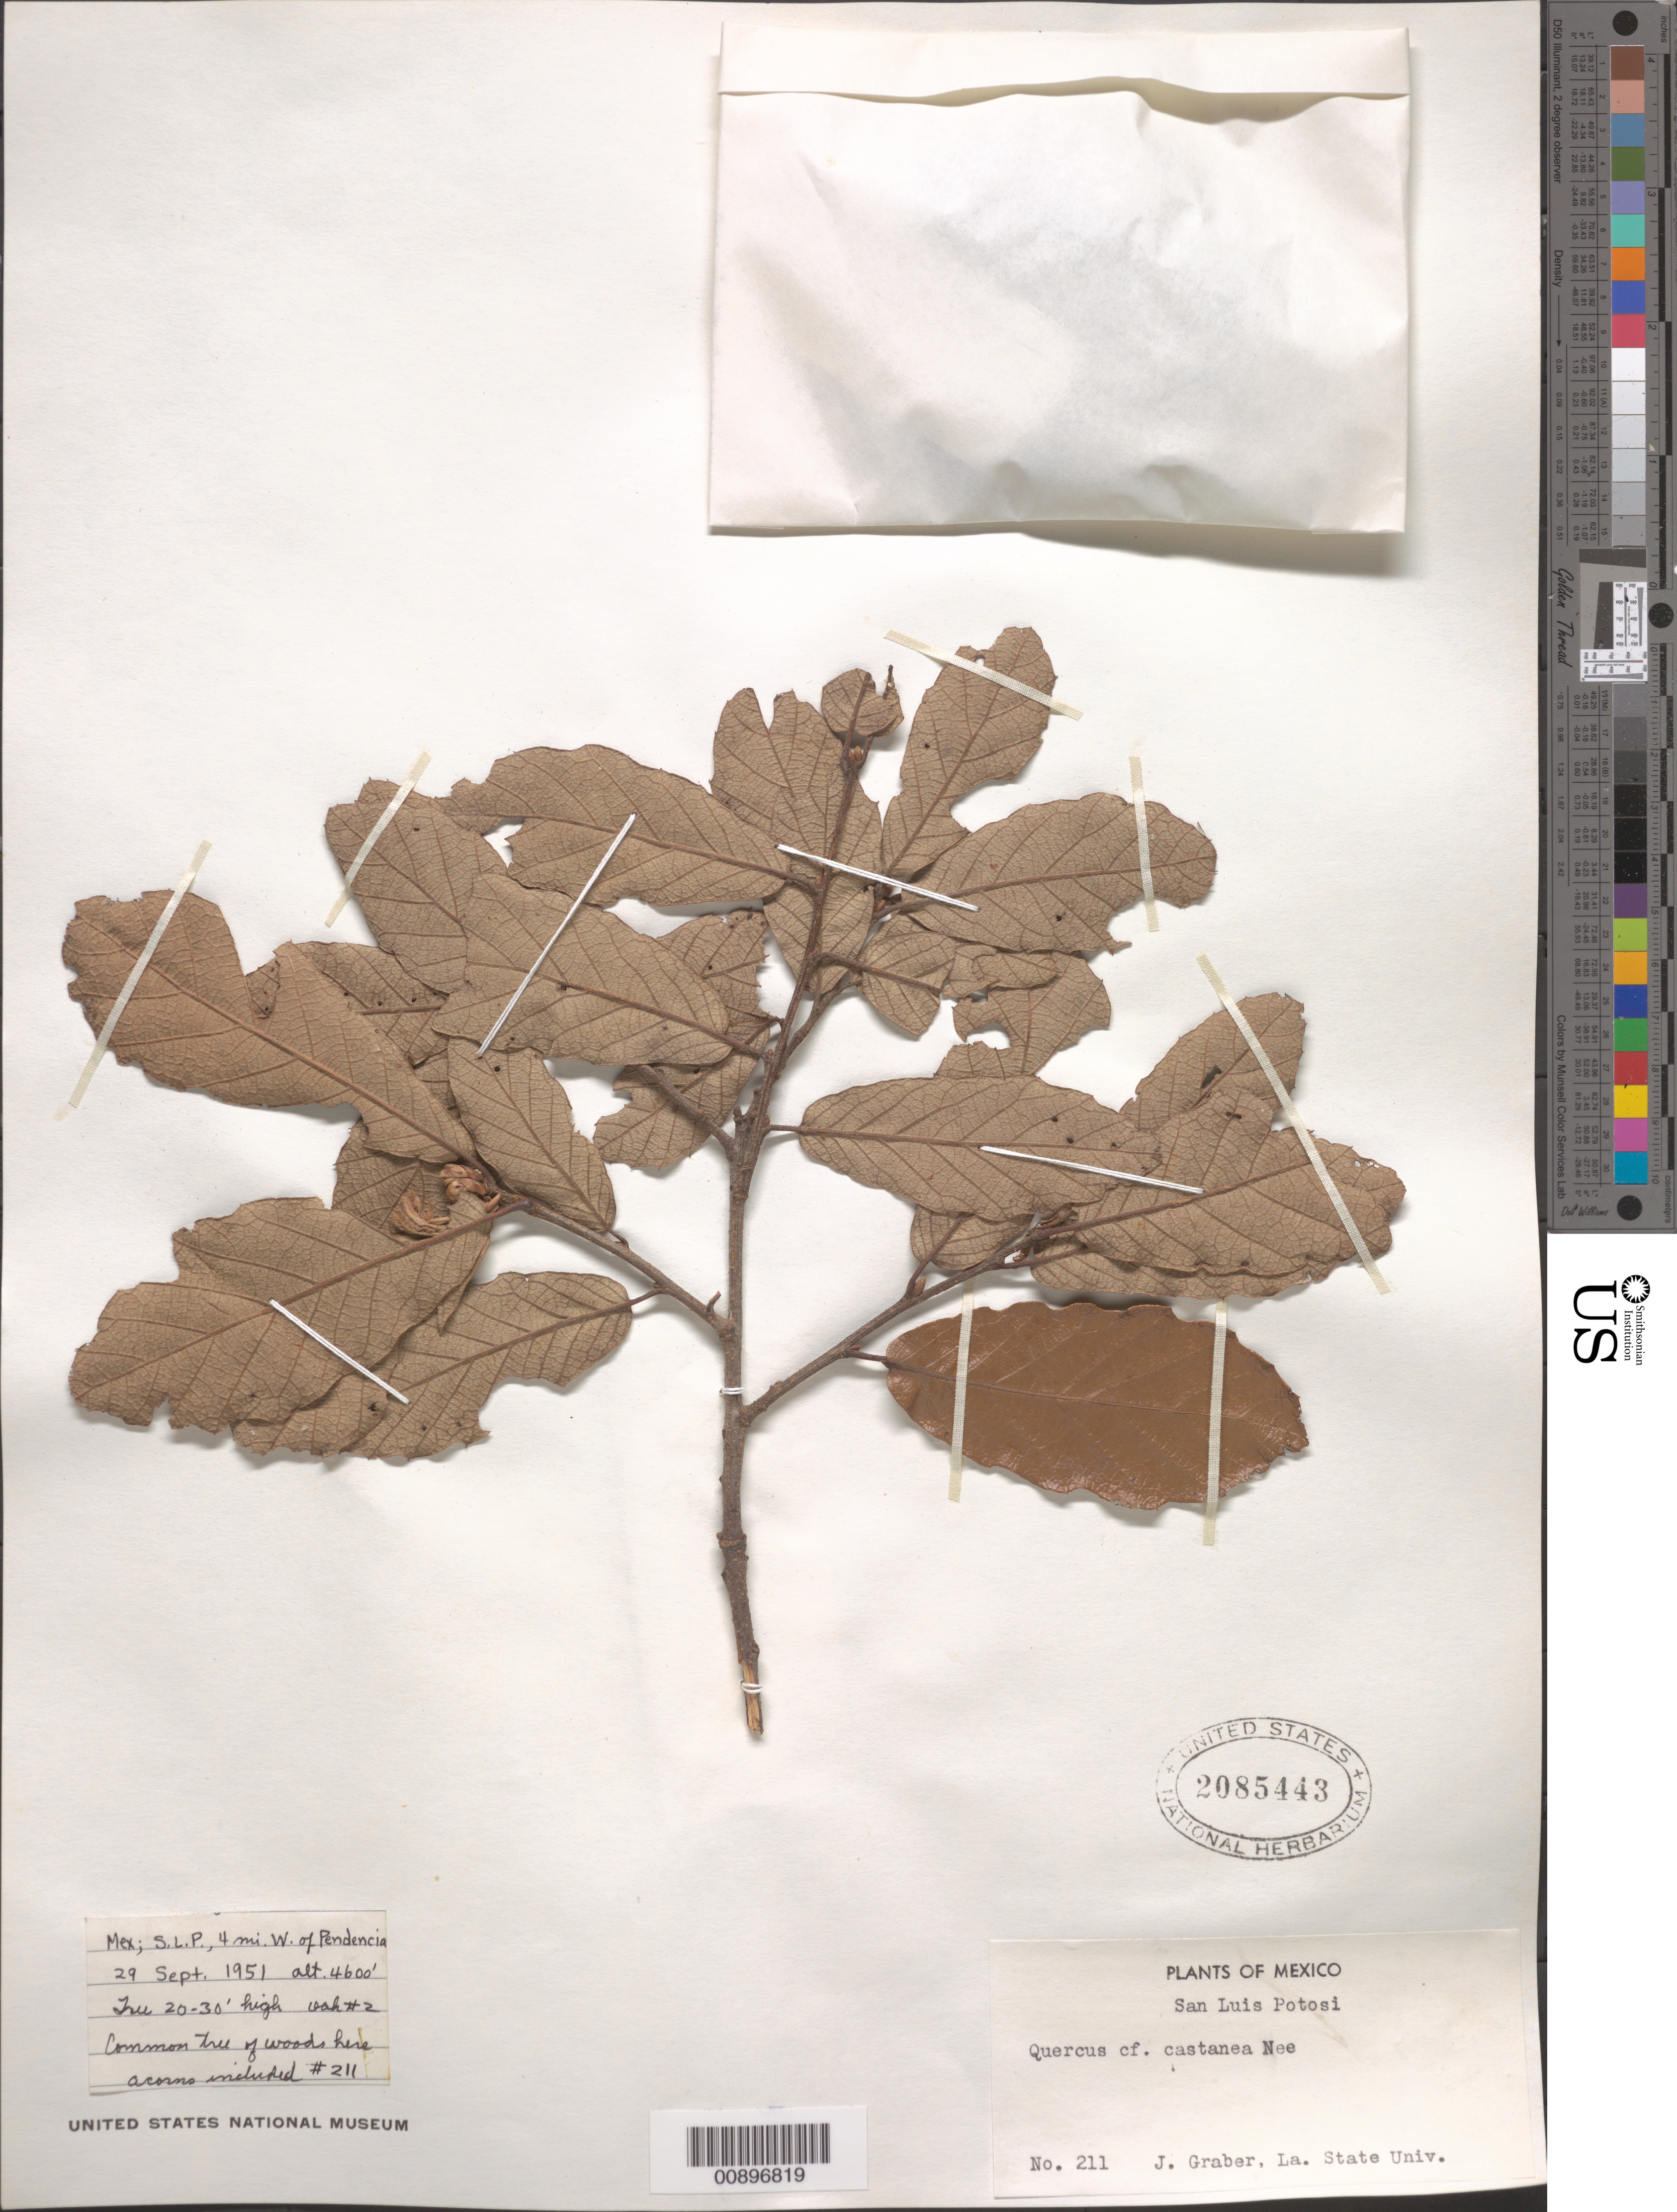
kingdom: Plantae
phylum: Tracheophyta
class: Magnoliopsida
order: Fagales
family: Fagaceae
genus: Quercus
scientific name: Quercus castanea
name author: Née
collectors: J. Graber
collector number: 211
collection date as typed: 29 Sep 1951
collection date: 1951-09-29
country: Mexico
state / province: San Luis Potosí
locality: San Luis Potosí: 4 mi. W of Pendencia.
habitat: Common tree of woods here.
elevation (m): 1402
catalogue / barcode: US 2085443